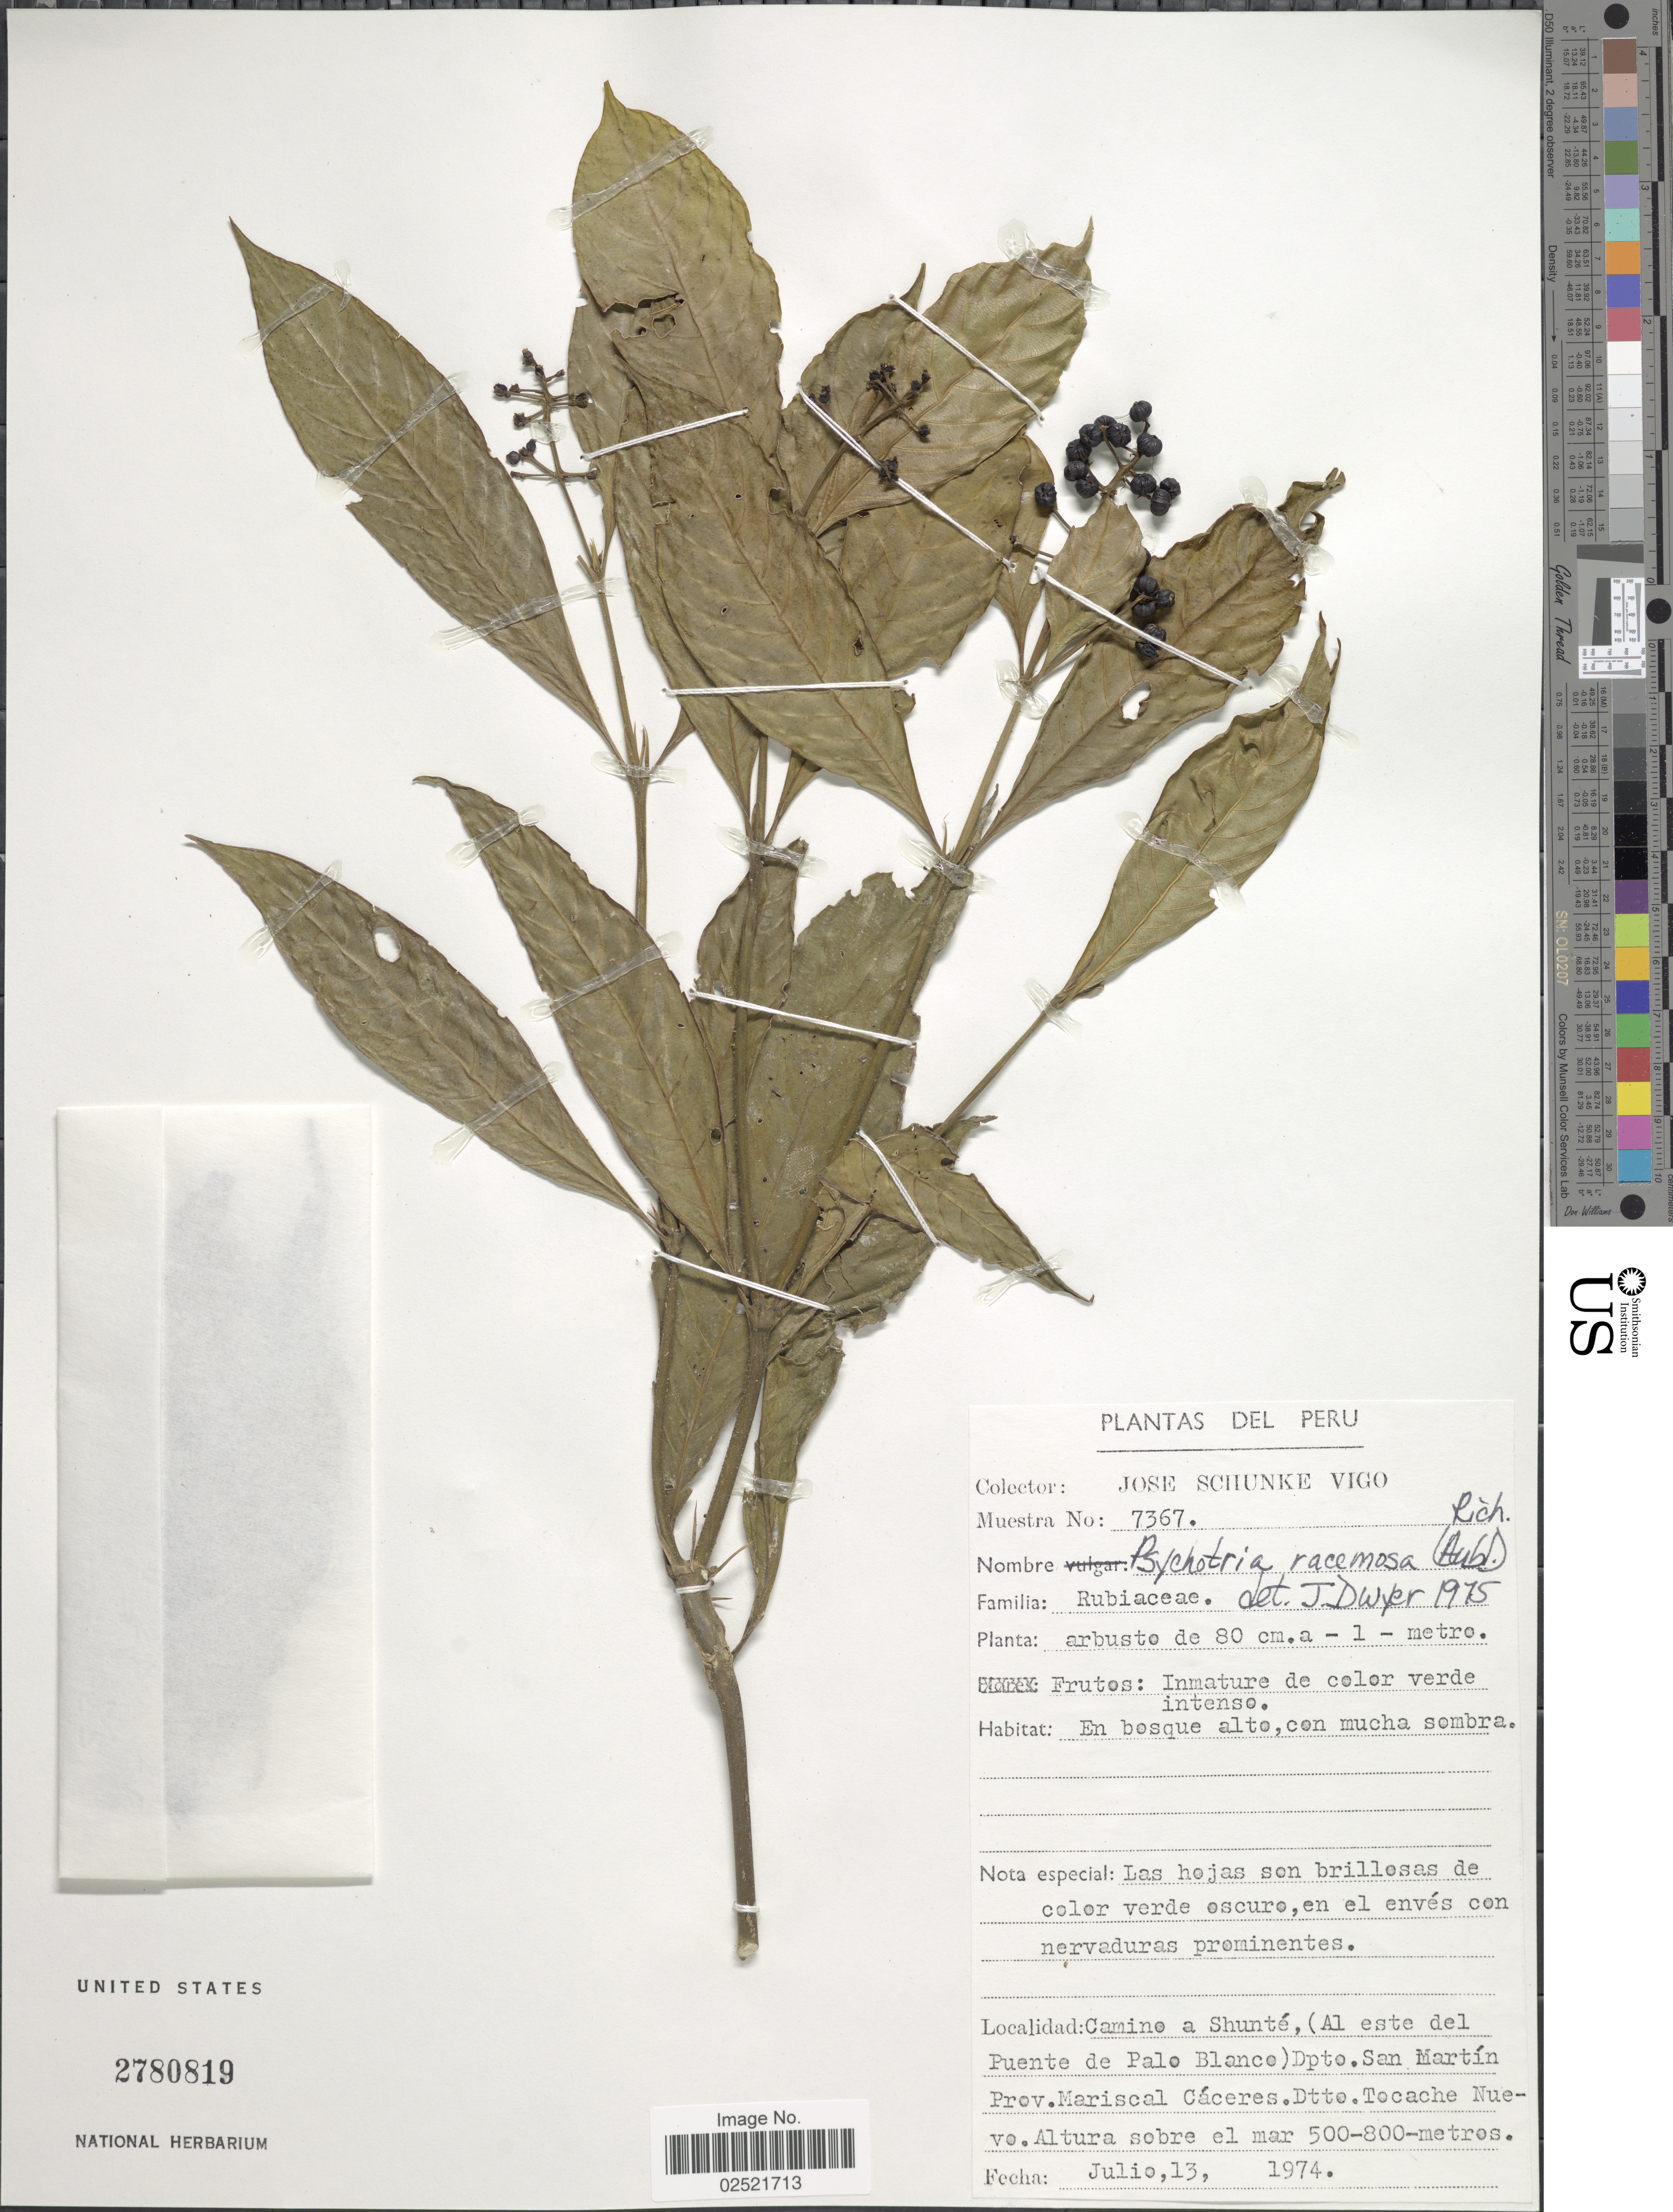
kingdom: Plantae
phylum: Tracheophyta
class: Magnoliopsida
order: Gentianales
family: Rubiaceae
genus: Psychotria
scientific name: Psychotria racemosa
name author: (Aubl.) Raeuschel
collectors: J. Schunke Vigo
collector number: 7367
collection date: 1974-07-13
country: Peru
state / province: San Martín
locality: Camino a Shunte (al este del Puente de Palo Blanco), Prov. Mariscal Caceres, Dtto. Tocache Nuevo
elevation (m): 500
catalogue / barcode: US 2780819